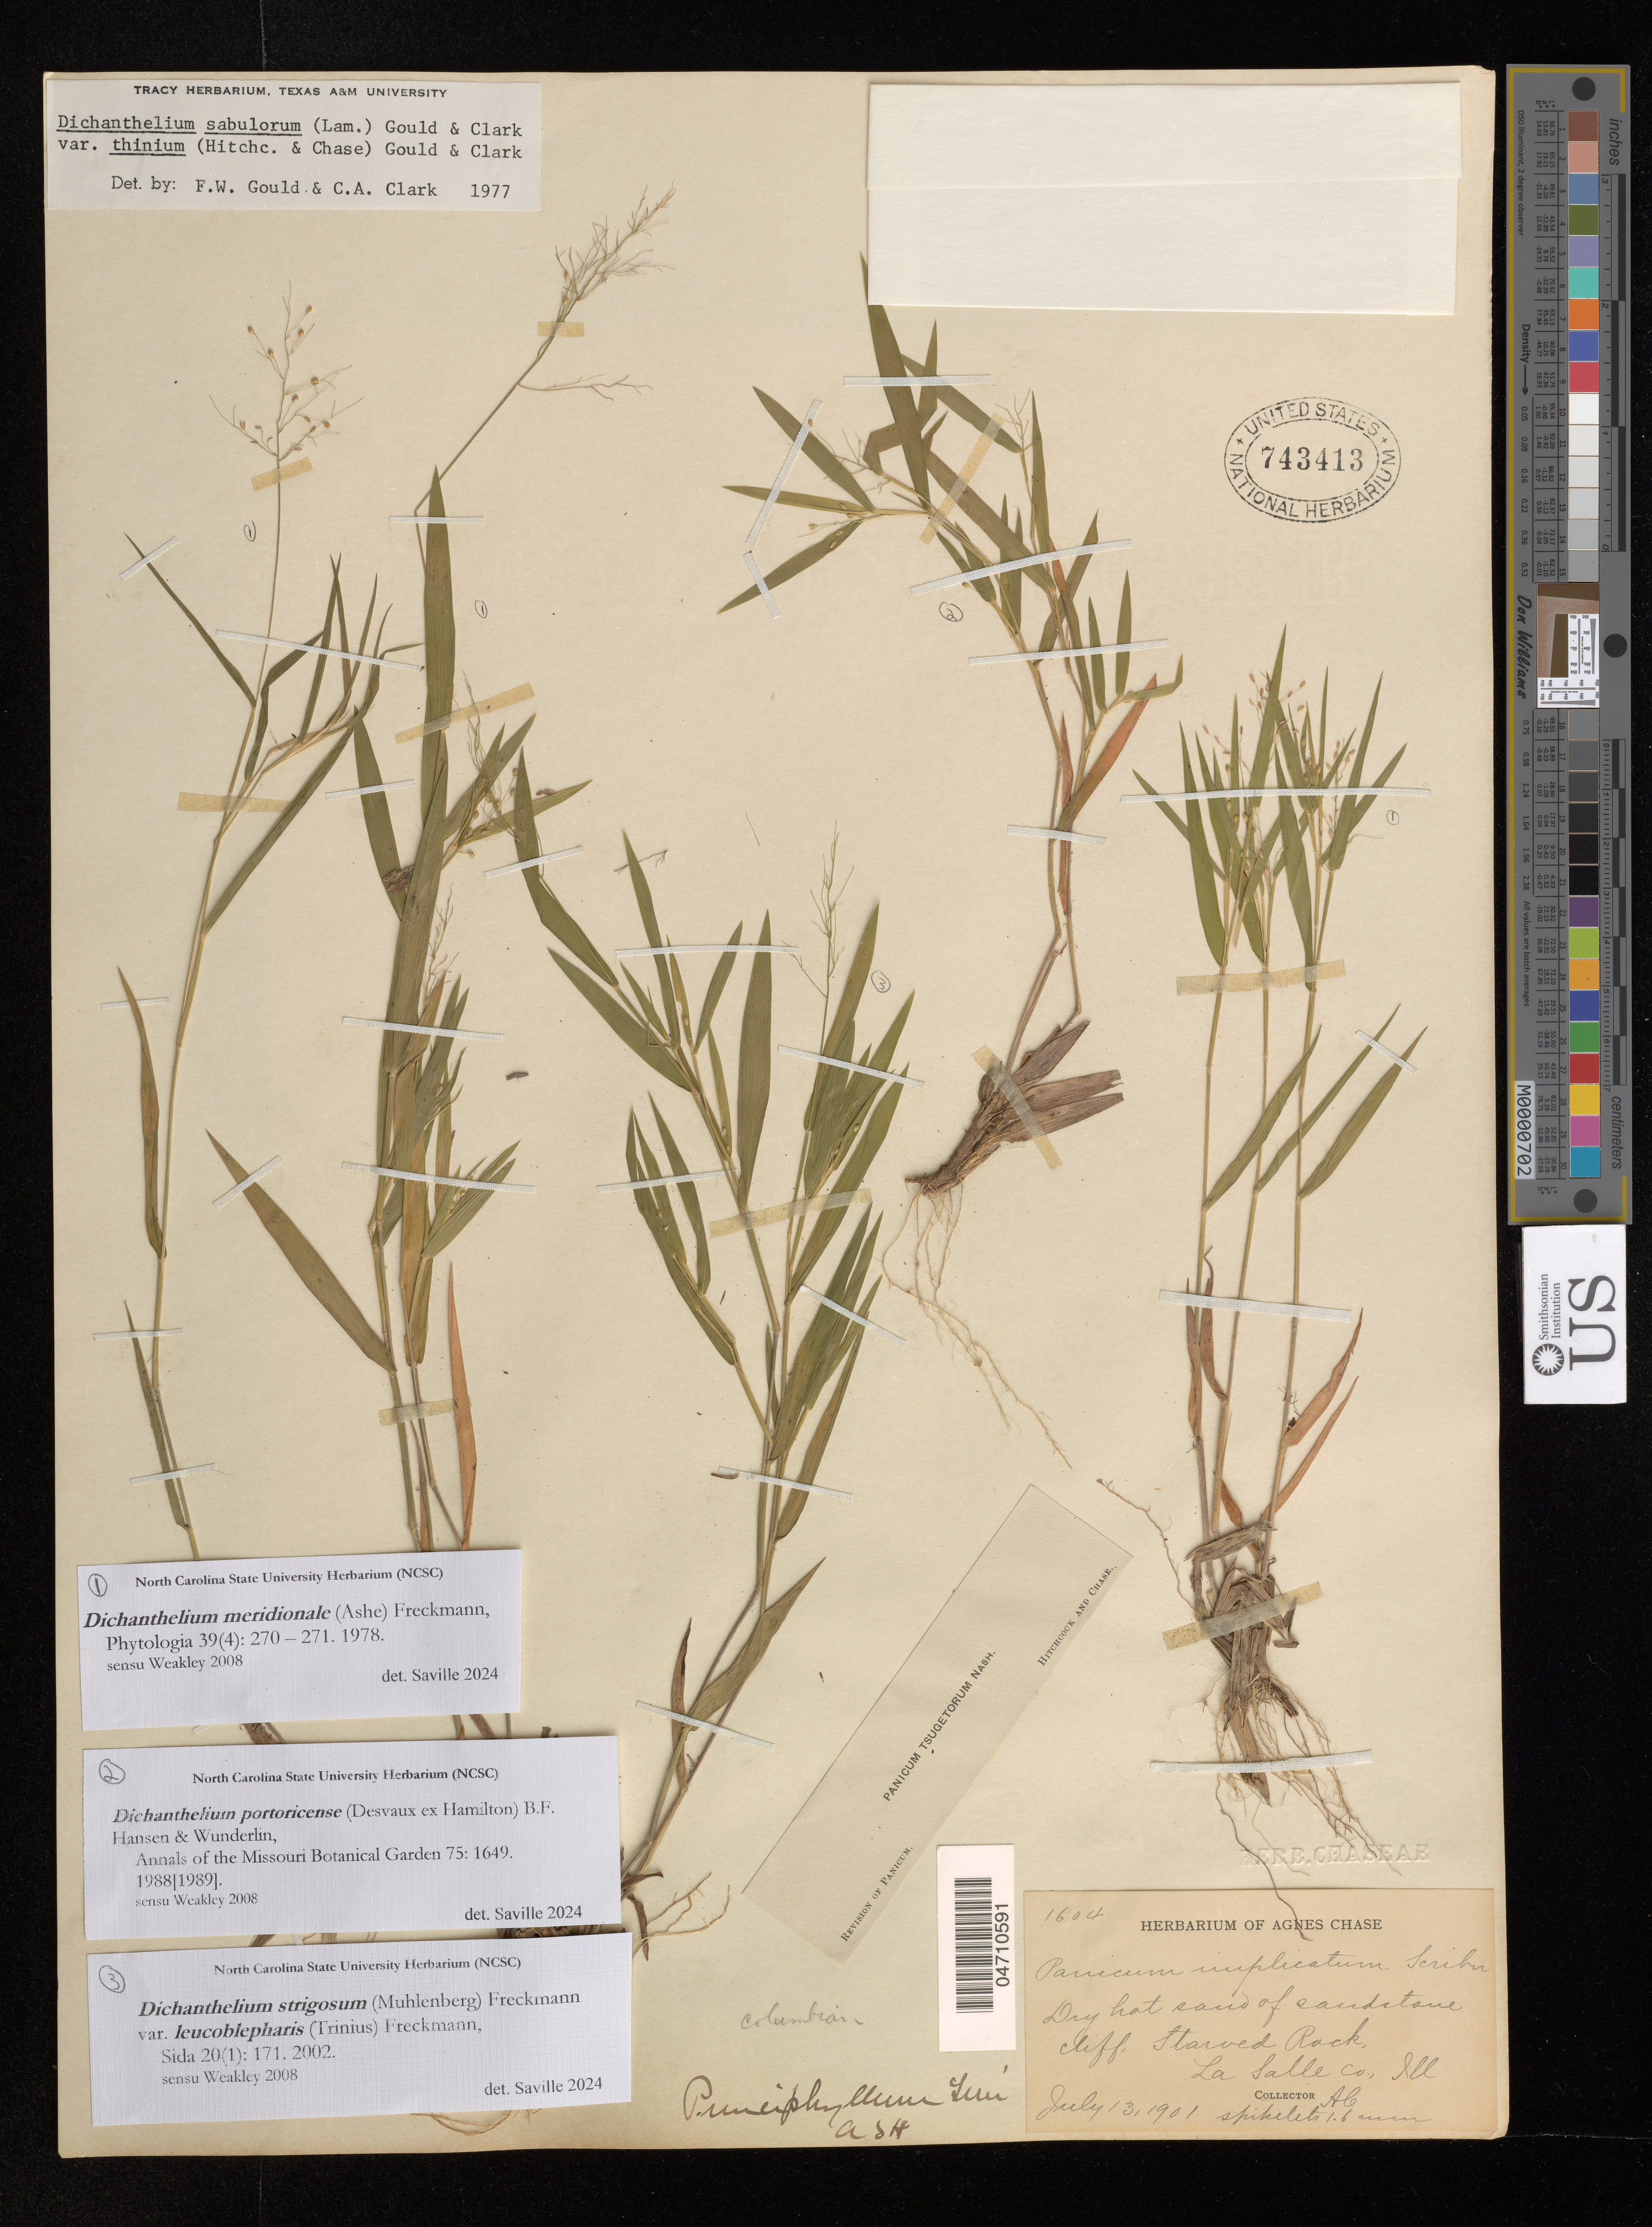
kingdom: Plantae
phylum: Tracheophyta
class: Liliopsida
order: Poales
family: Poaceae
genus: Dichanthelium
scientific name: Dichanthelium meridionale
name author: (Ashe) Freckmann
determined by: Saville, A. C., (NCSC), North Carolina State University (UNITED STATES)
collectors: A. Chase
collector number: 1604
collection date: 1901-07-13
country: United States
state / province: Illinois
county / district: LaSalle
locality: Starved Rock, La Salle Co.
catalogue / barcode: US 743413